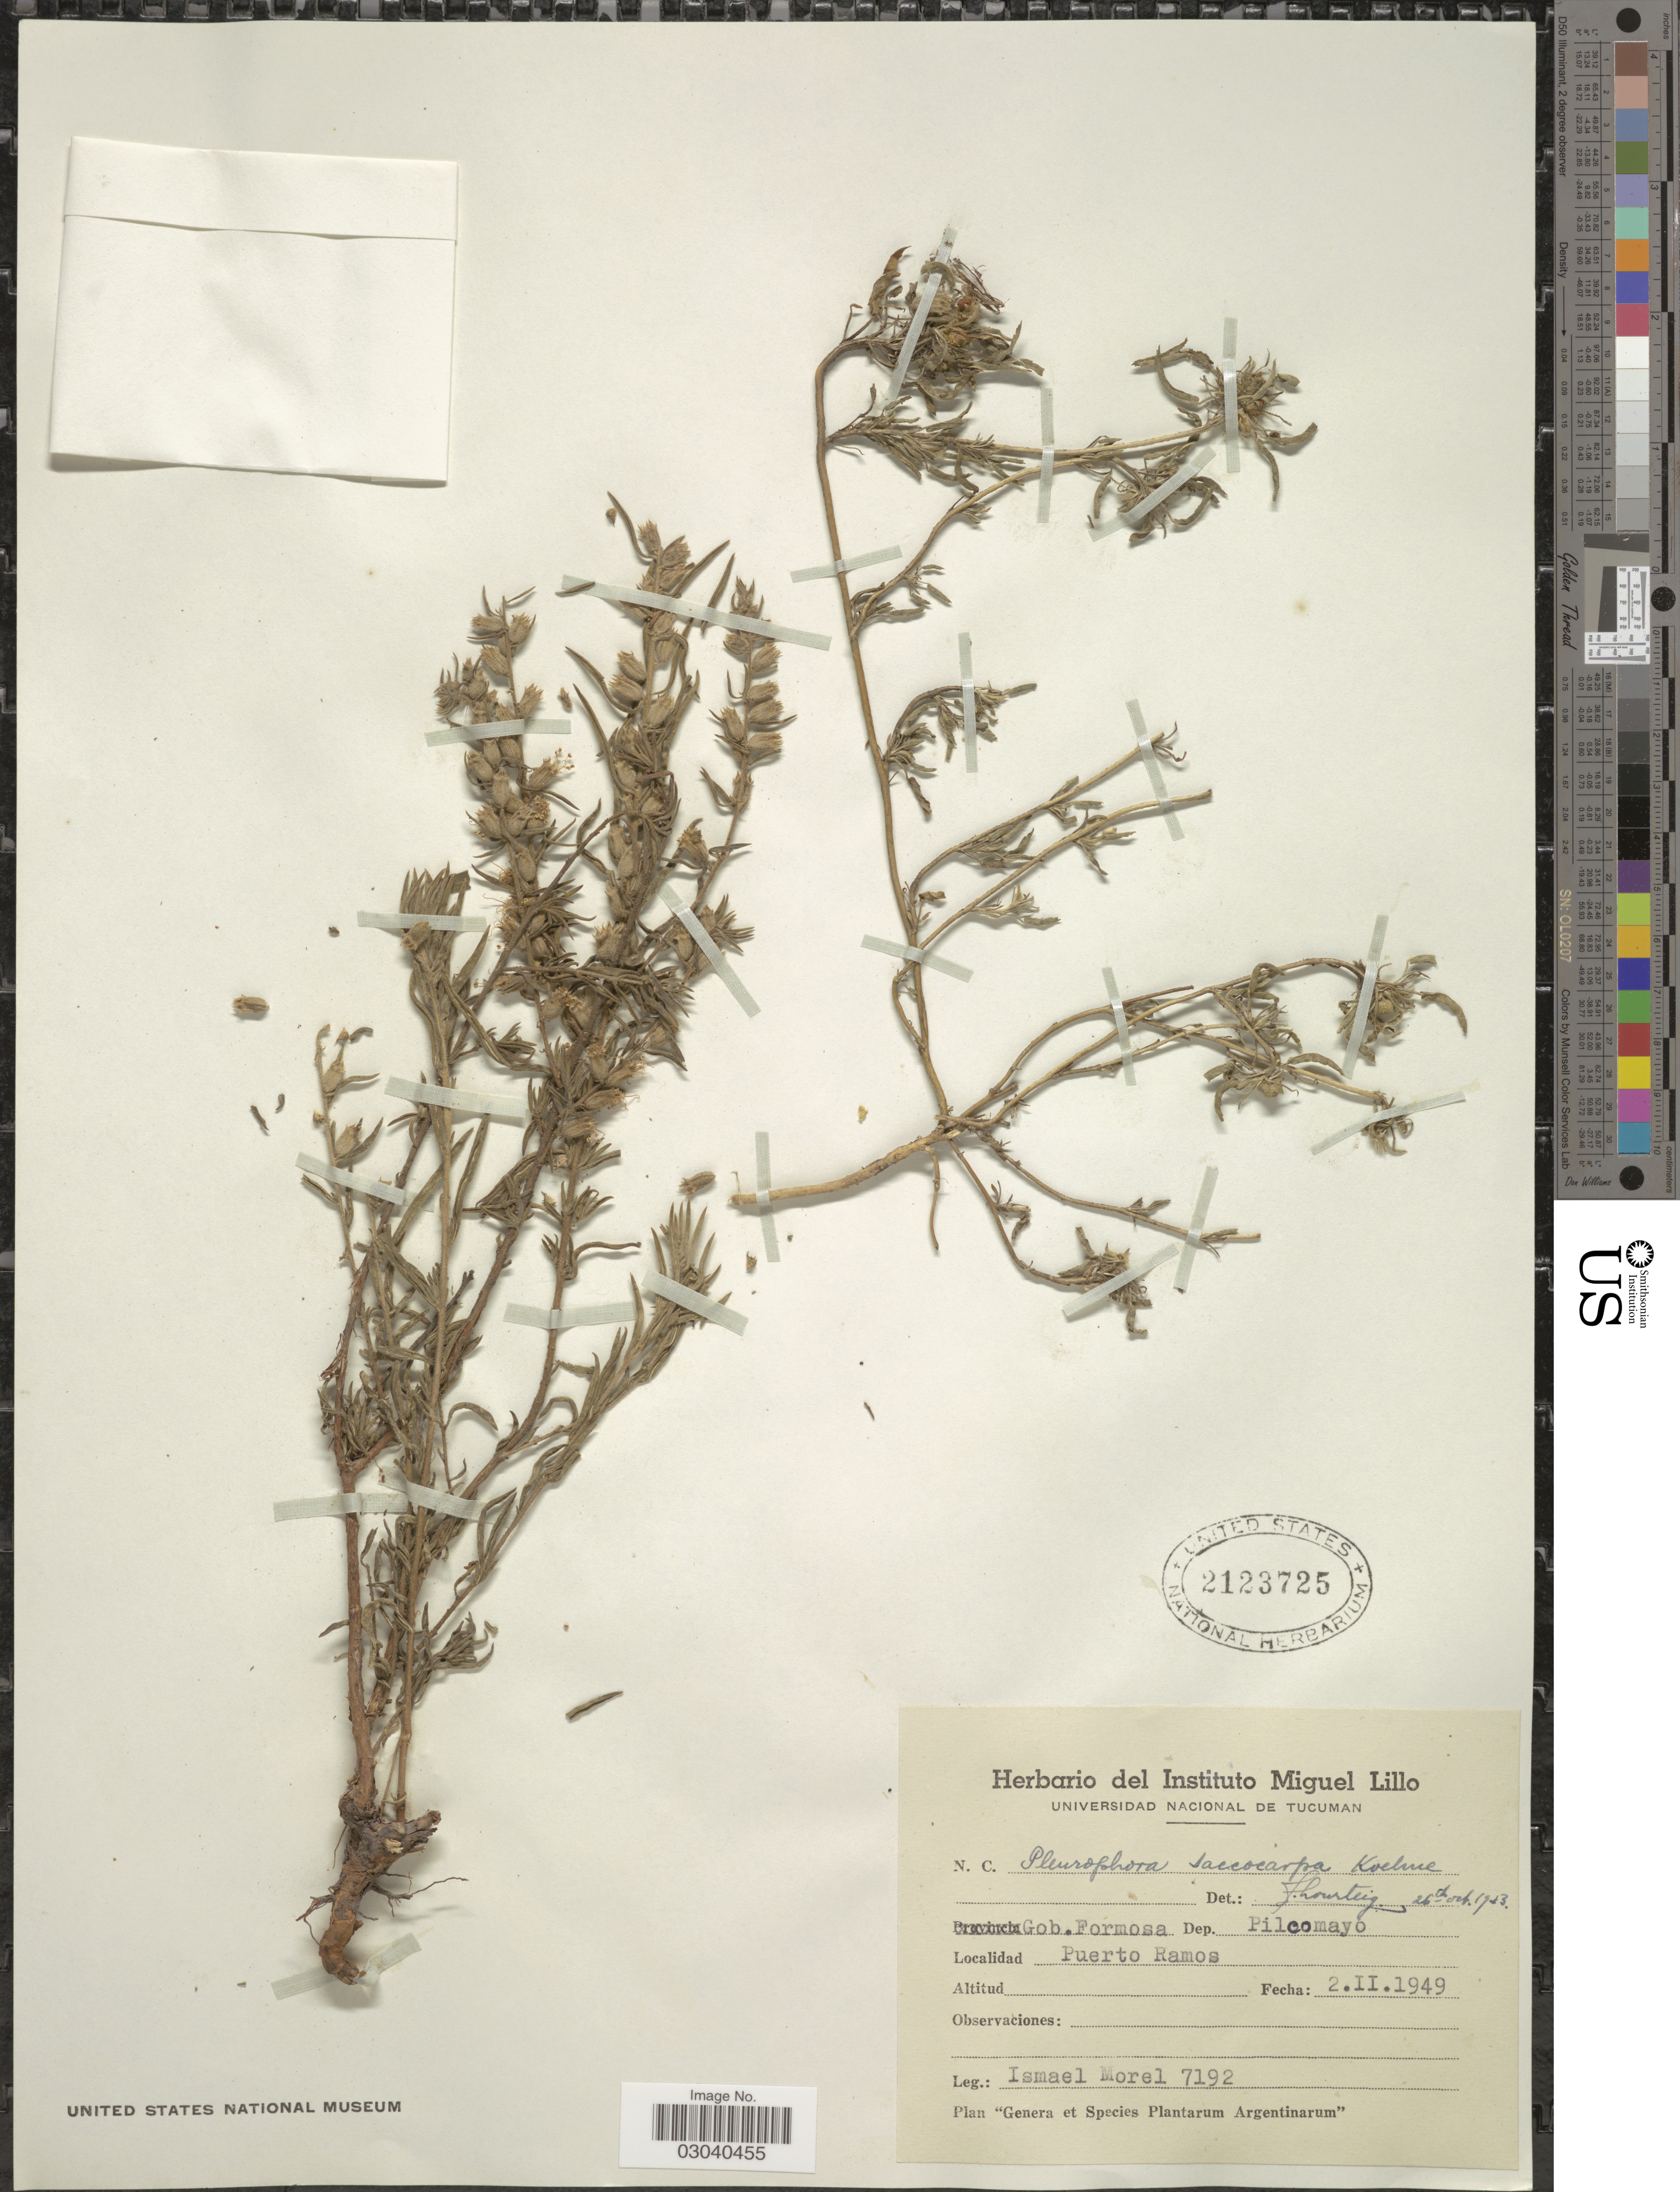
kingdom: Plantae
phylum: Tracheophyta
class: Magnoliopsida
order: Myrtales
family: Lythraceae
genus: Pleurophora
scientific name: Pleurophora saccocarpa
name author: Koehne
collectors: I. Morel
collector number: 7192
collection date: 1949-02-02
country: Argentina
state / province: Formosa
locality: Gob. Formosa. Dep. Pilcomayo. Puerto Ramos.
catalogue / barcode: US 2123725